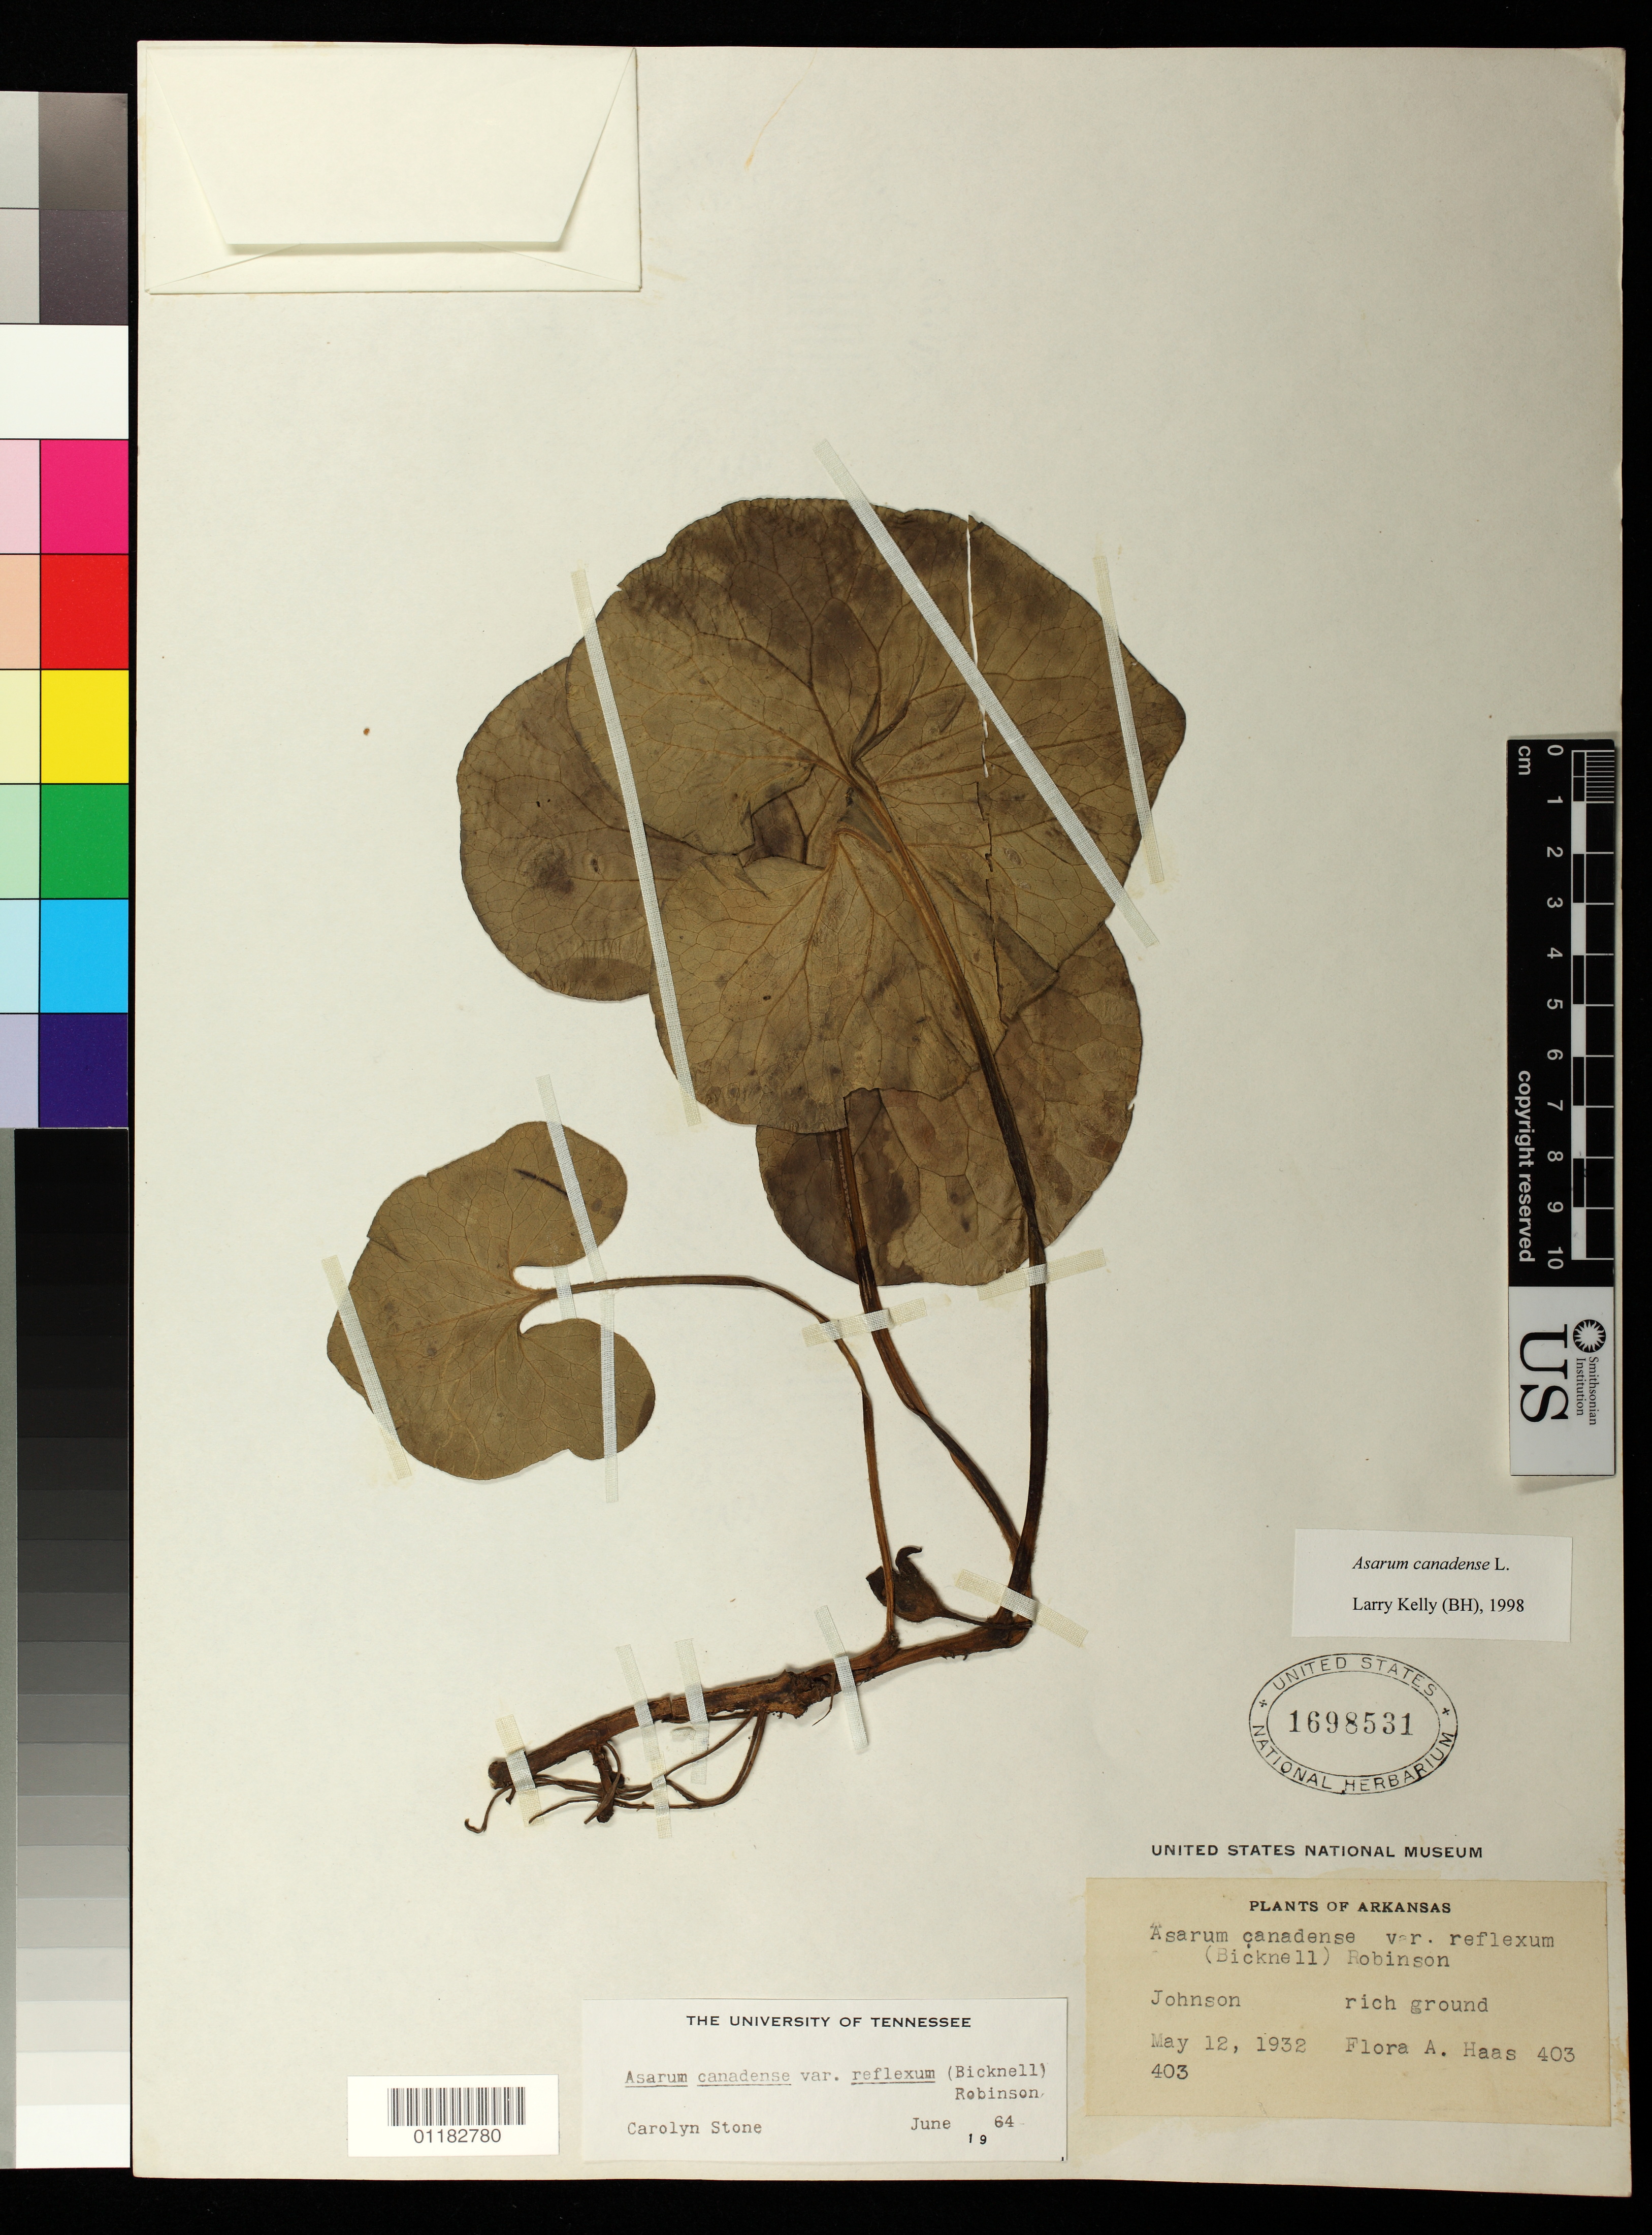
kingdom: Plantae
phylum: Tracheophyta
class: Magnoliopsida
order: Piperales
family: Aristolochiaceae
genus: Asarum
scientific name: Asarum canadense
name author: L.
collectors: F. A. Haas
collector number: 403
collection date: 1932-05-12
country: United States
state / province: Arkansas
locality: Johnson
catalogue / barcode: US 1698531